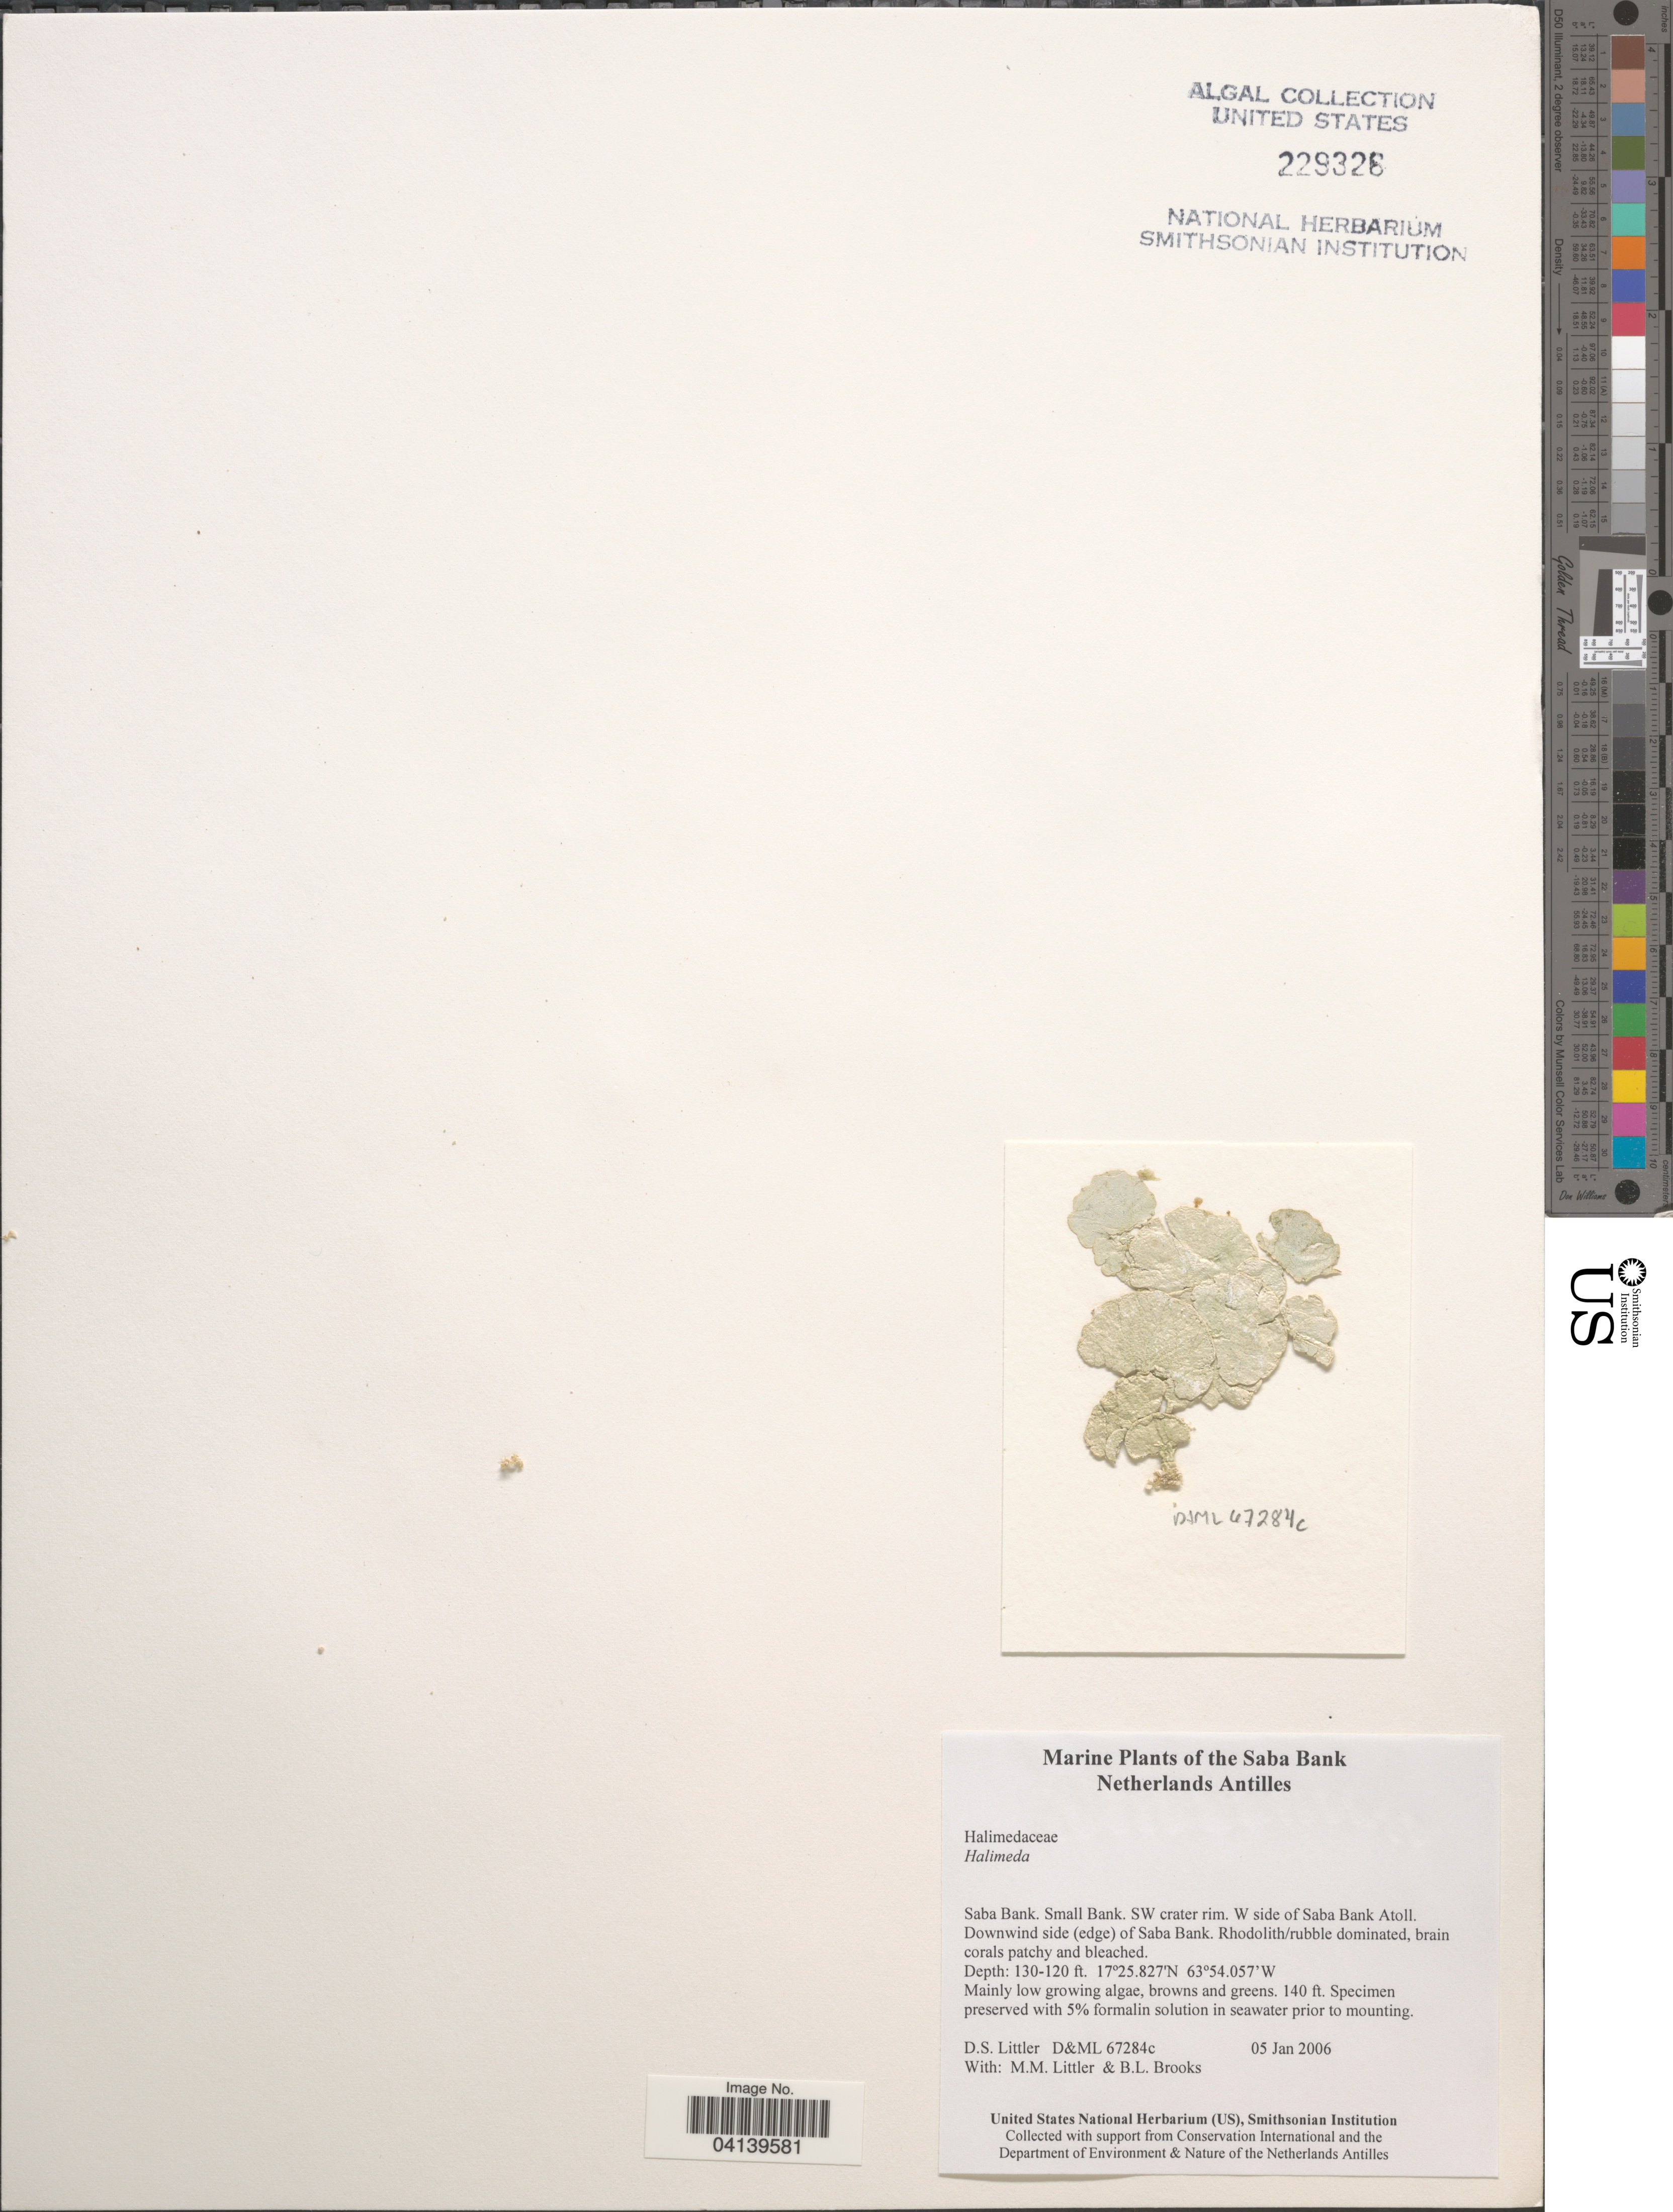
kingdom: Plantae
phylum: Chlorophyta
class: Ulvophyceae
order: Bryopsidales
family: Halimedaceae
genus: Halimeda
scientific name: Halimeda sp.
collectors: D. S. Littler & B. Brooks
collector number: D&ML67284c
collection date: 2006-01-05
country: Netherlands Antilles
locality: Saba Bank. Small Bank. SW crater rim. W side of Saba Bank Atoll. Downwind side (edge) of Saba Bank.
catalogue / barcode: US 229326